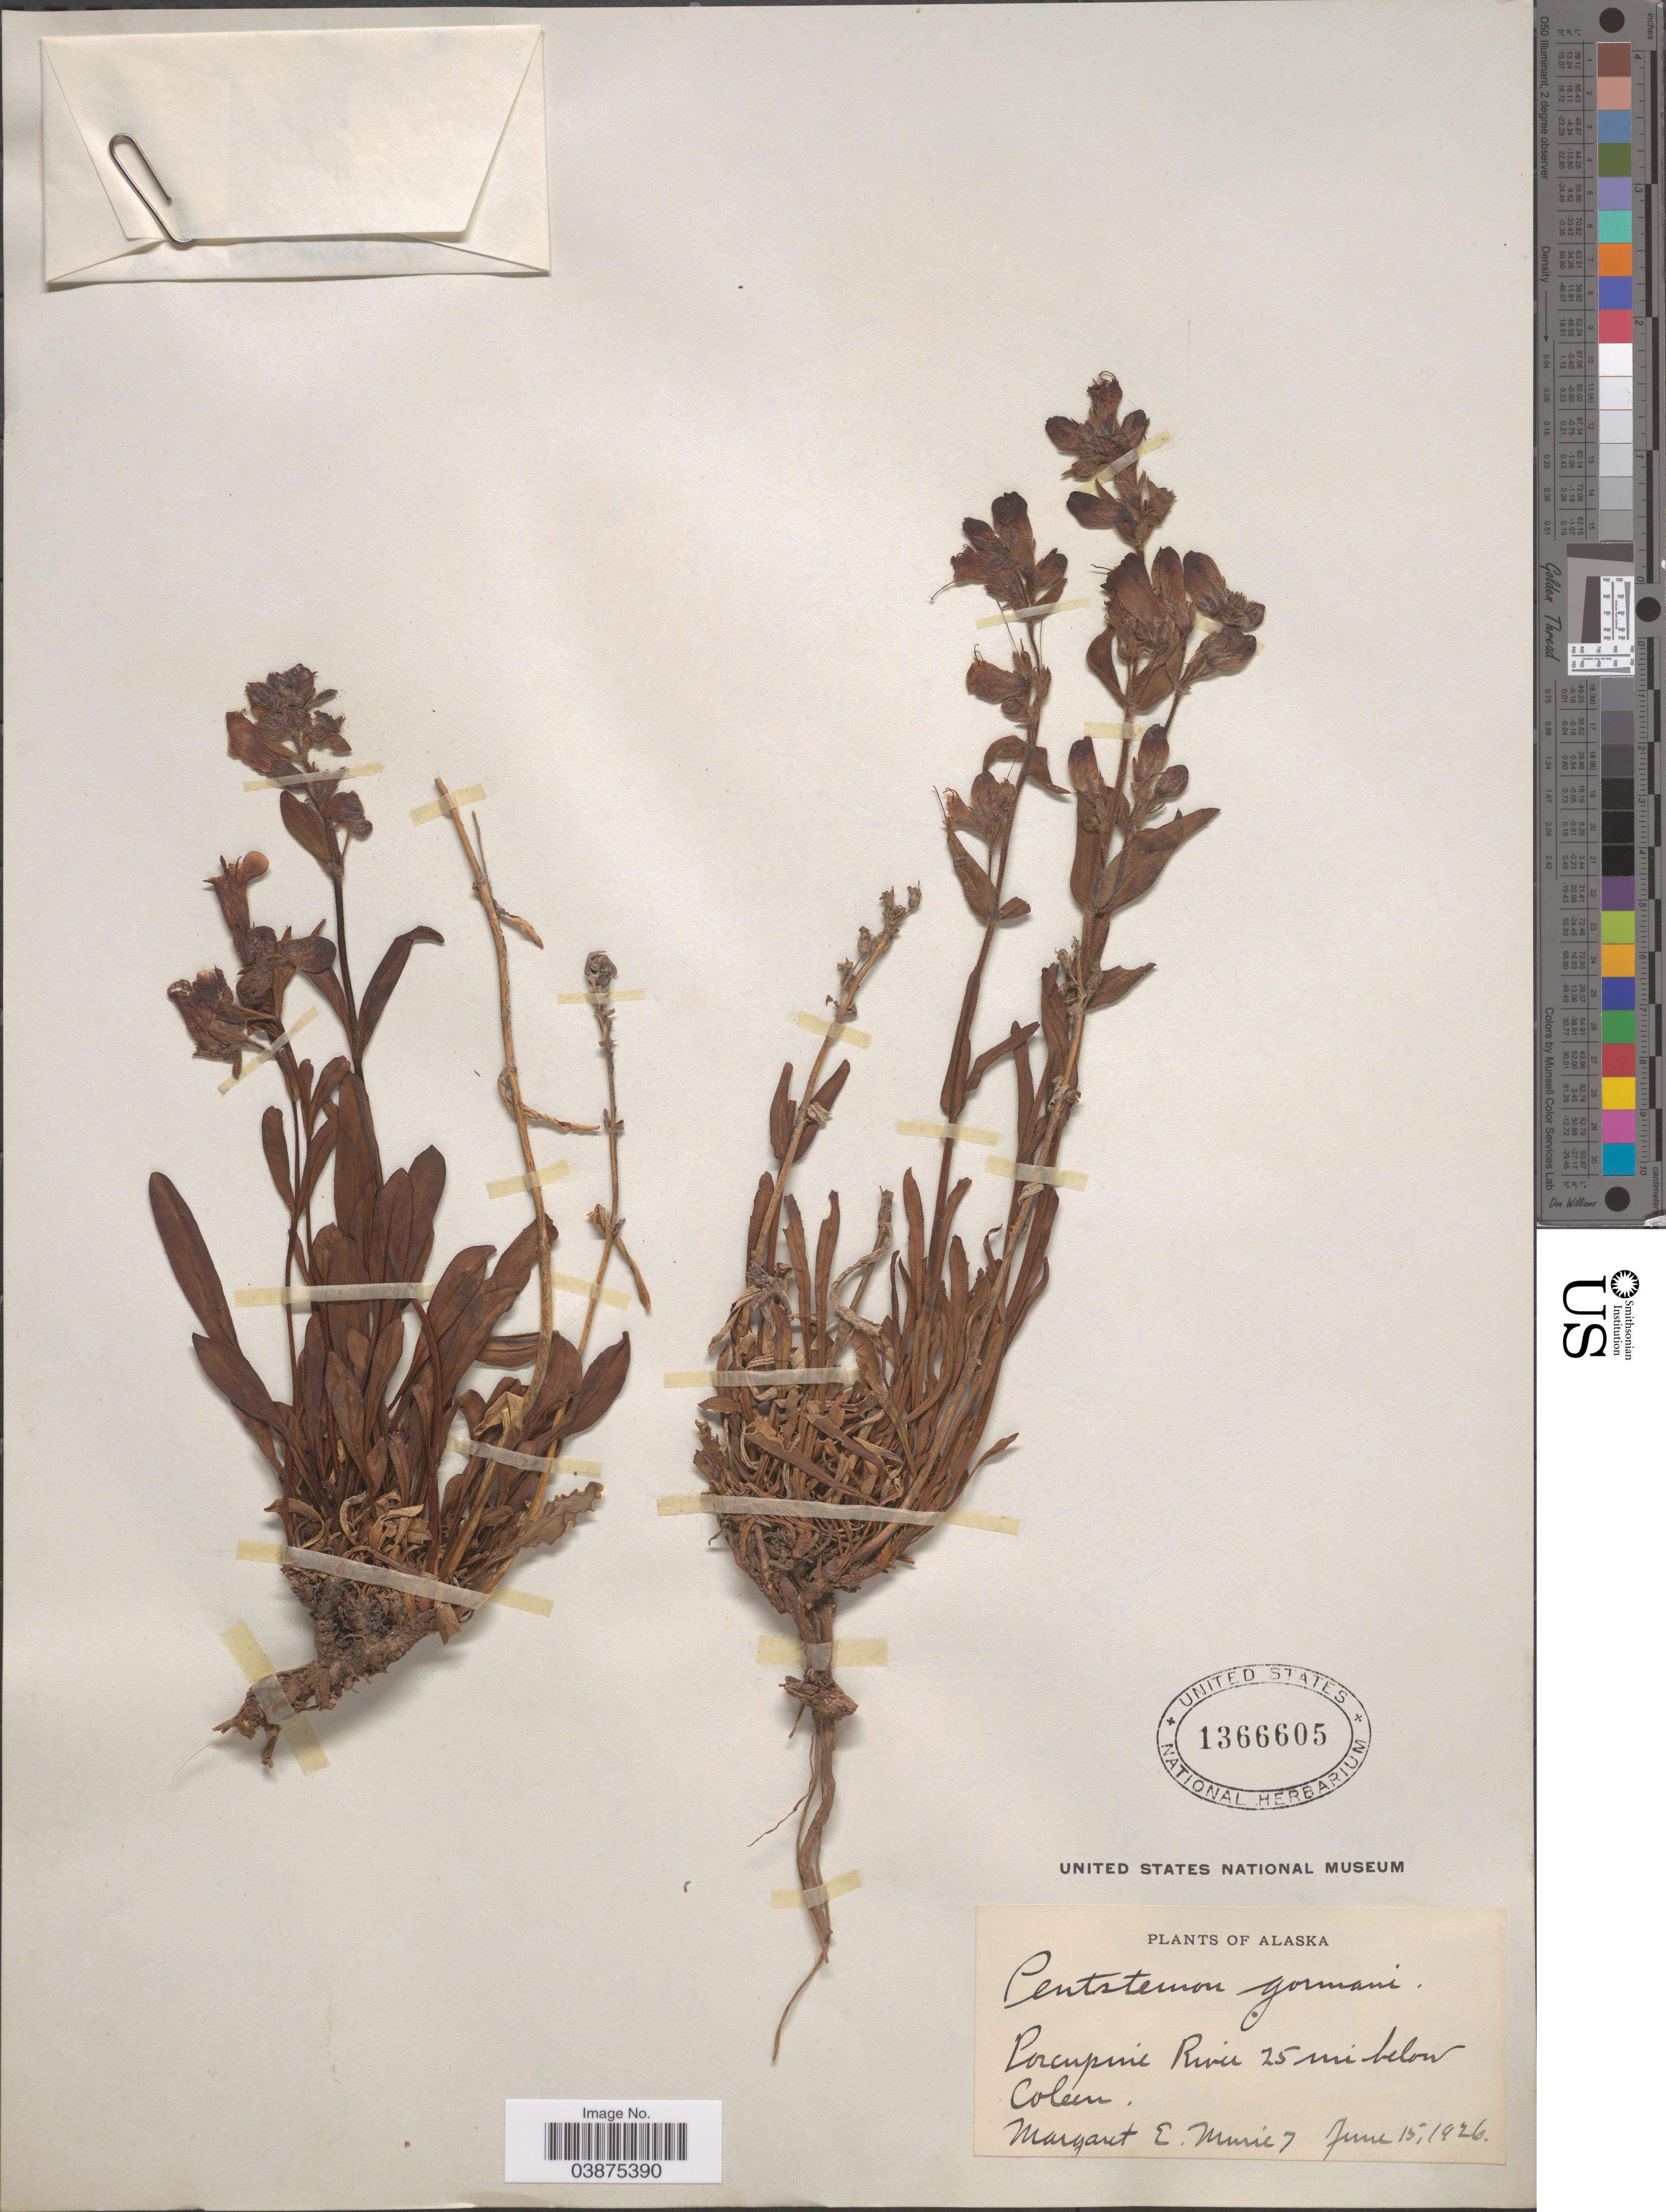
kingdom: Plantae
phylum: Tracheophyta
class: Magnoliopsida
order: Lamiales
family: Plantaginaceae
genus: Penstemon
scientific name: Penstemon gormanii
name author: Greene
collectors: M. Murie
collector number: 7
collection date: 1926-06-15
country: United States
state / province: Alaska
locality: Porcupine River 25 mi below Coleen.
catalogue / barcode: US 1366605